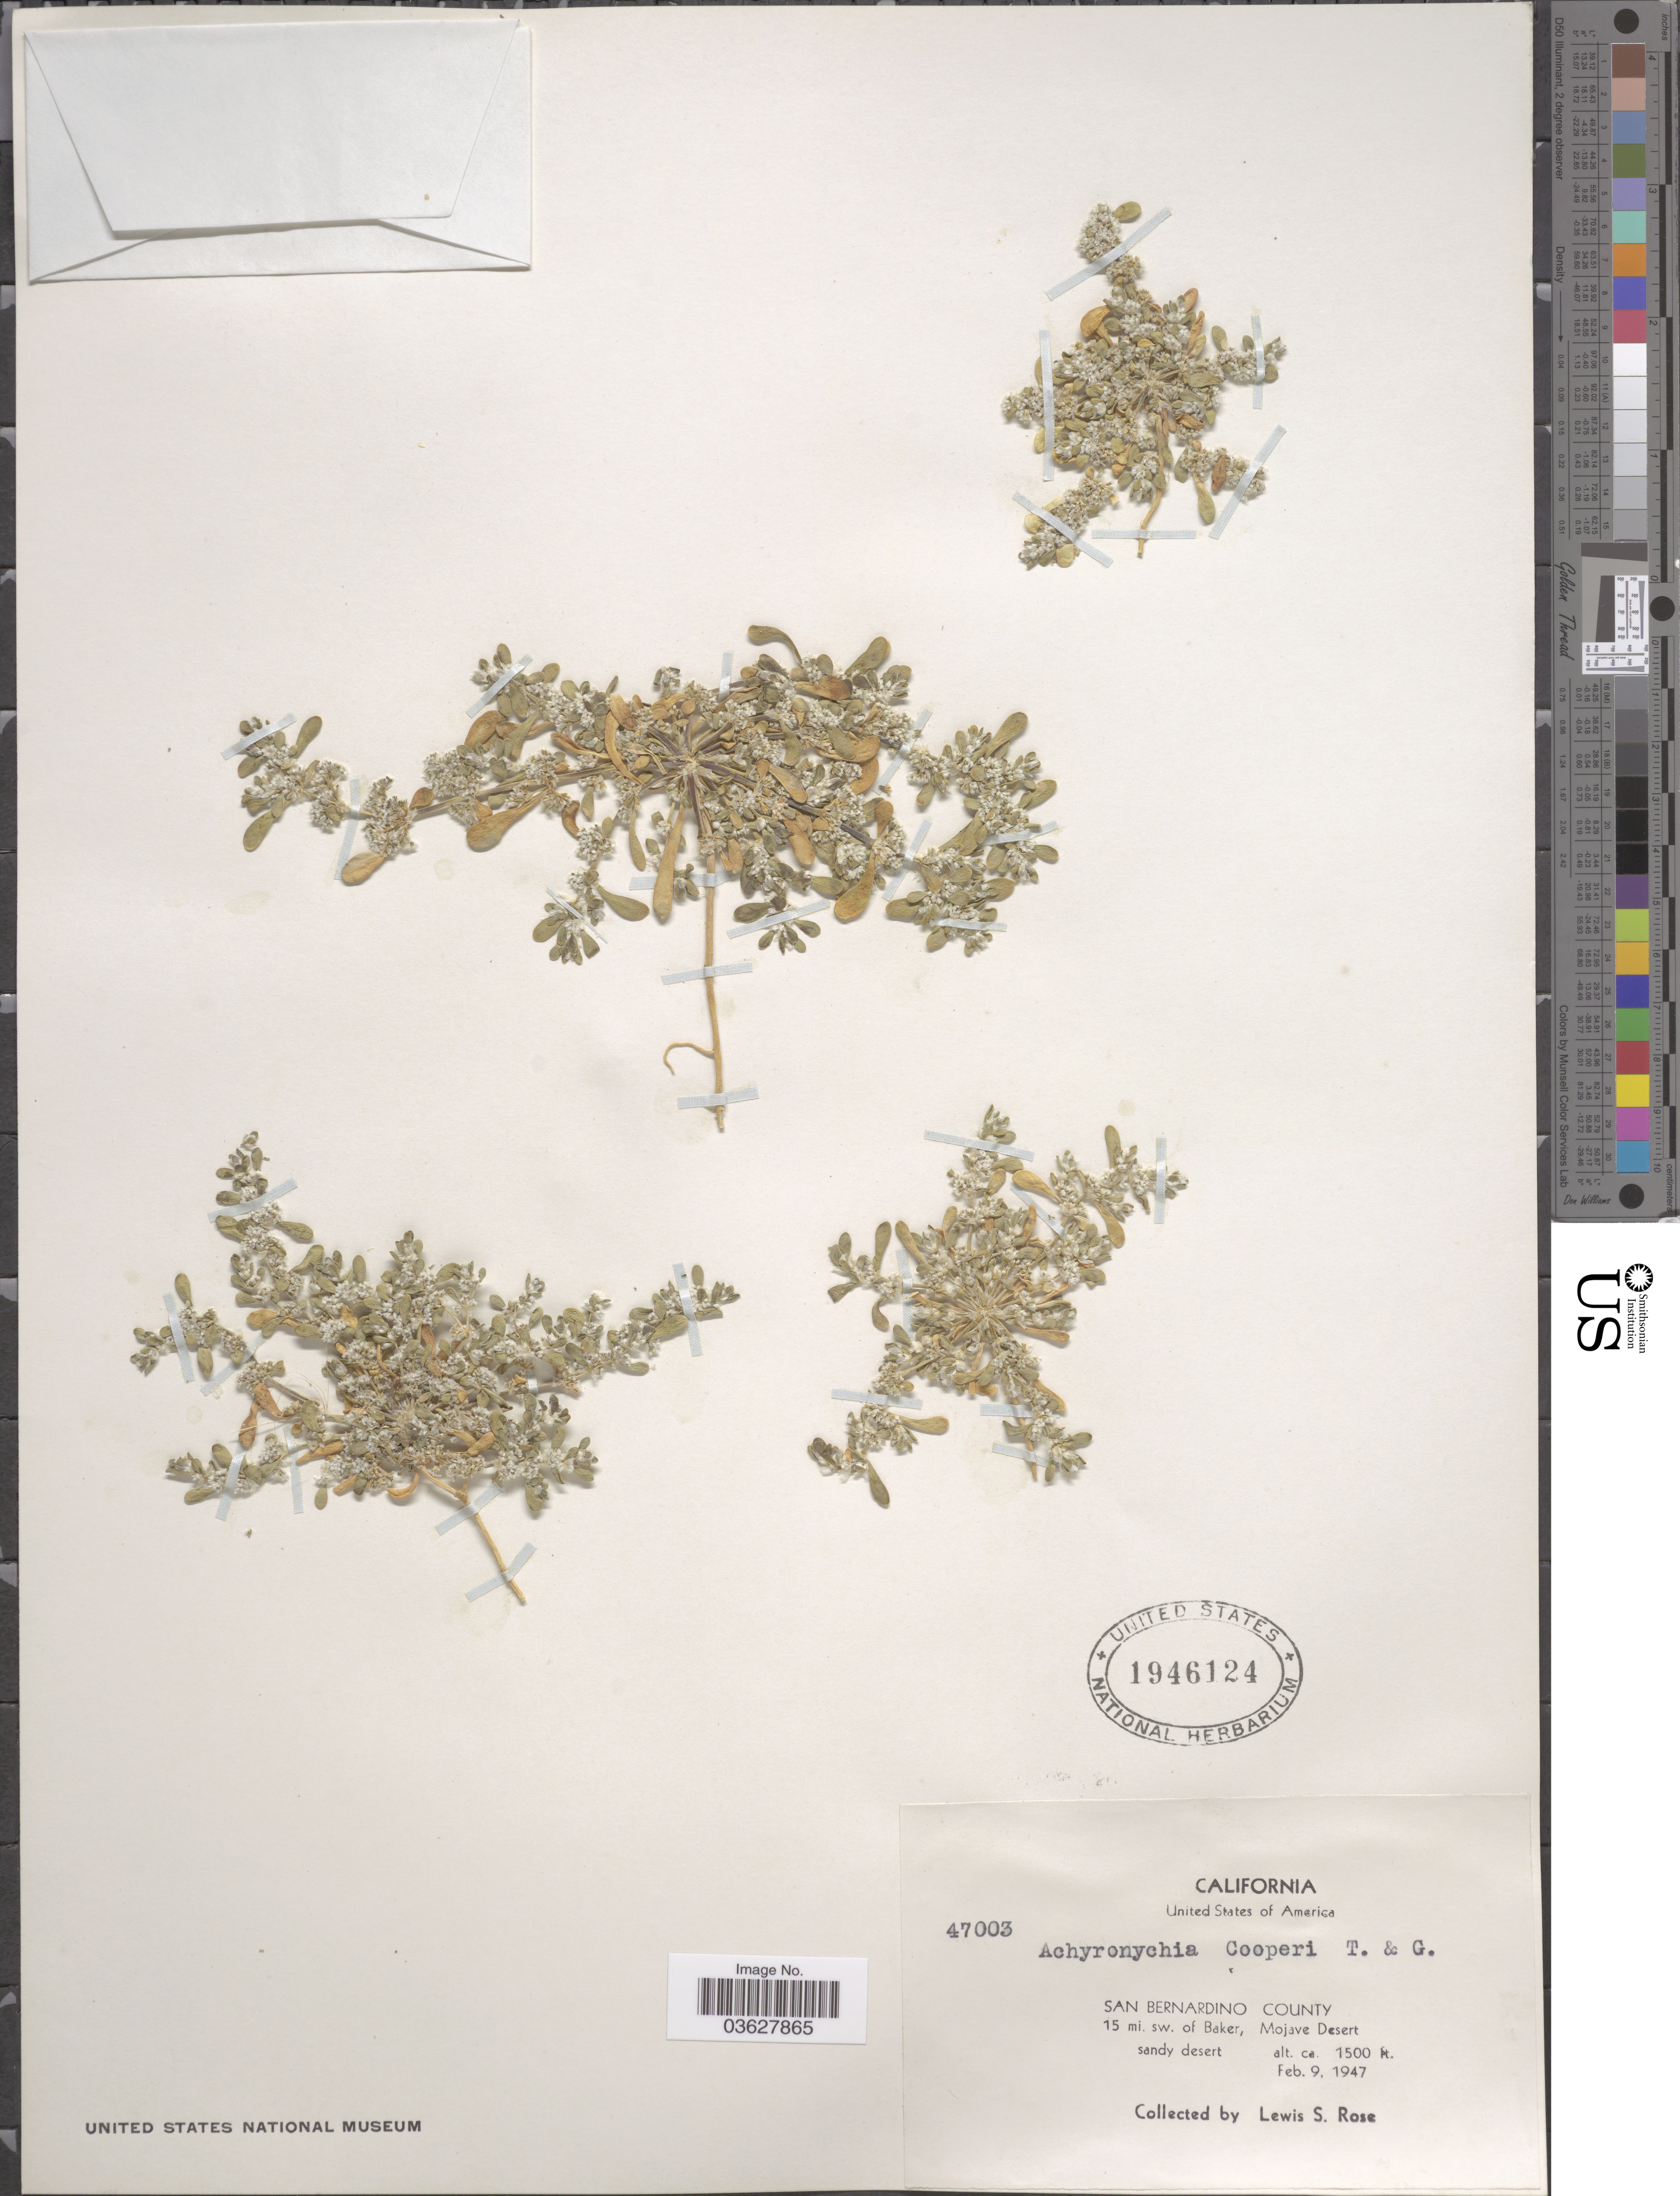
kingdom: Plantae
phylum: Tracheophyta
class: Magnoliopsida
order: Caryophyllales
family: Caryophyllaceae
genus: Achyronychia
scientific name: Achyronychia cooperi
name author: A. Gray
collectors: L. S. Rose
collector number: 47003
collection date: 1947-02-09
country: United States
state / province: California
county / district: San Bernardino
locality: San Bernardino County. 15 mi. sw. of Baker, Mojave Desert.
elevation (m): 457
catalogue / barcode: US 1946124